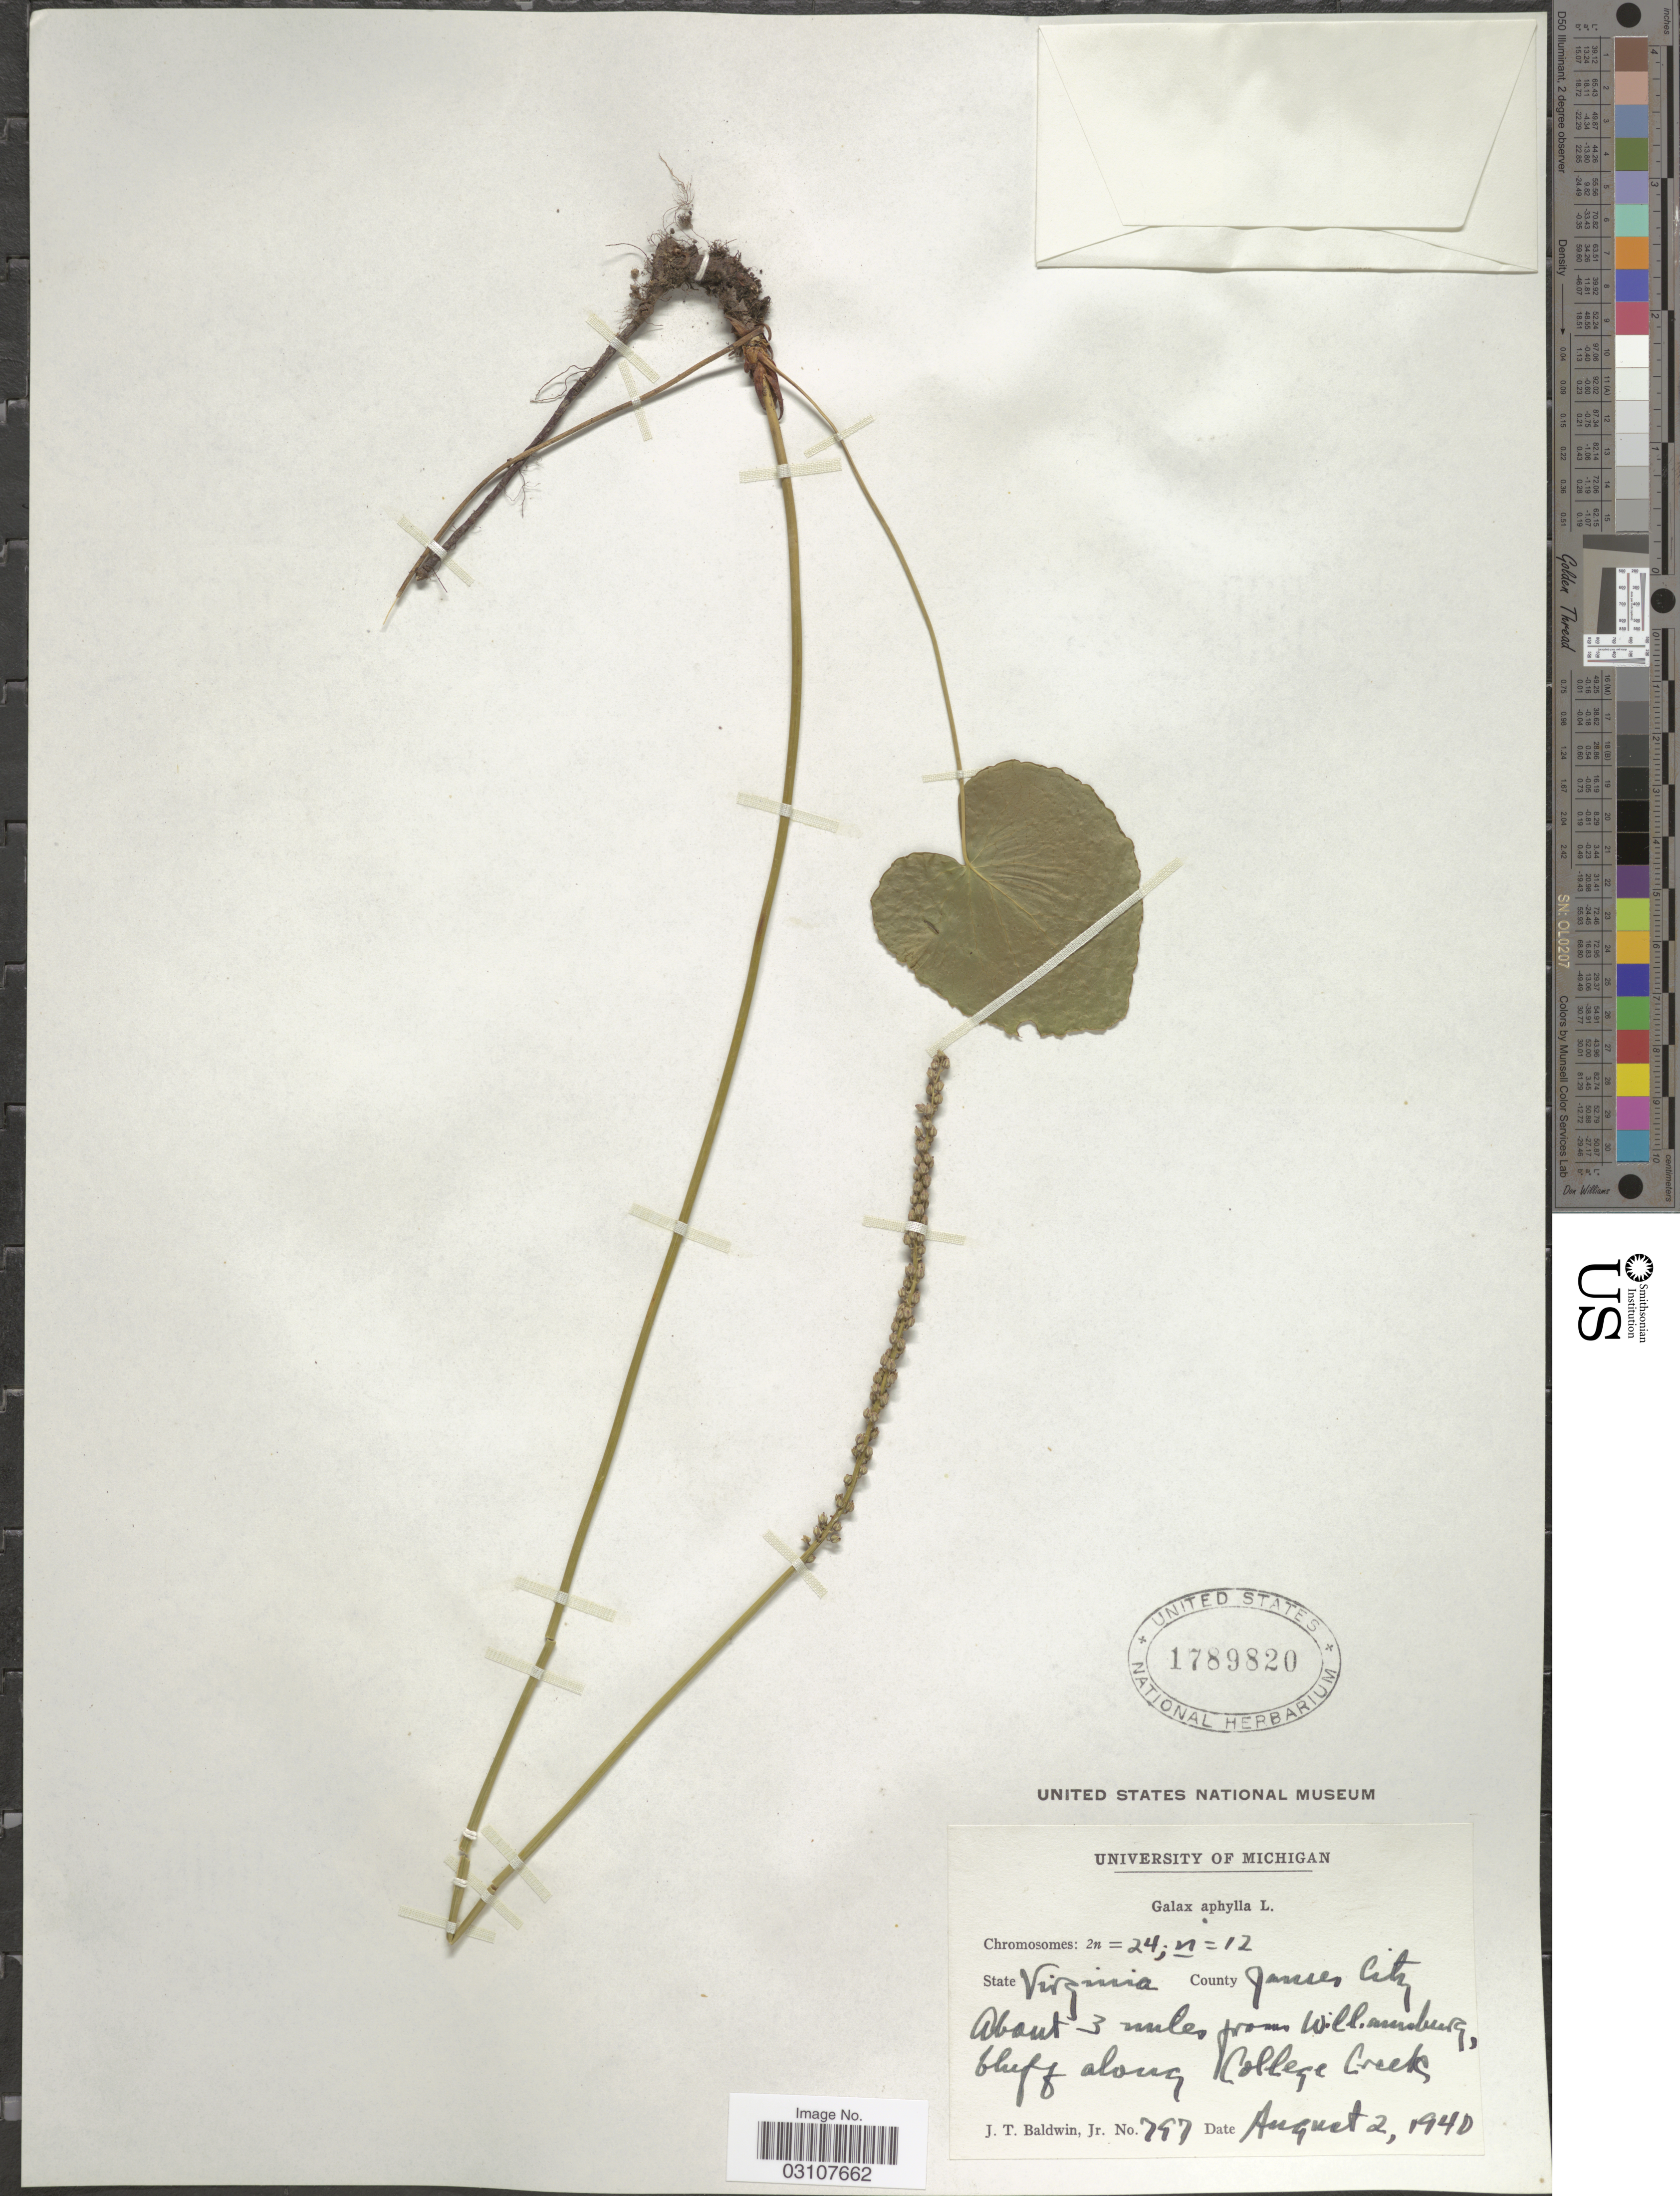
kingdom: Plantae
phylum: Tracheophyta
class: Magnoliopsida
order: Ericales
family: Diapensiaceae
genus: Galax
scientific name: Galax urceolata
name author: (Poir.) Brummitt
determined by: Gaynor, Michelle L., (FLAS), University of Florida (UNITED STATES)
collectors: J. T. Baldwin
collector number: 797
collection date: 1940-08-02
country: United States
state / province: Virginia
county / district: James City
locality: About 3 miles from Williamsburg, bluff along College Creek.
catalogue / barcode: US 1789820